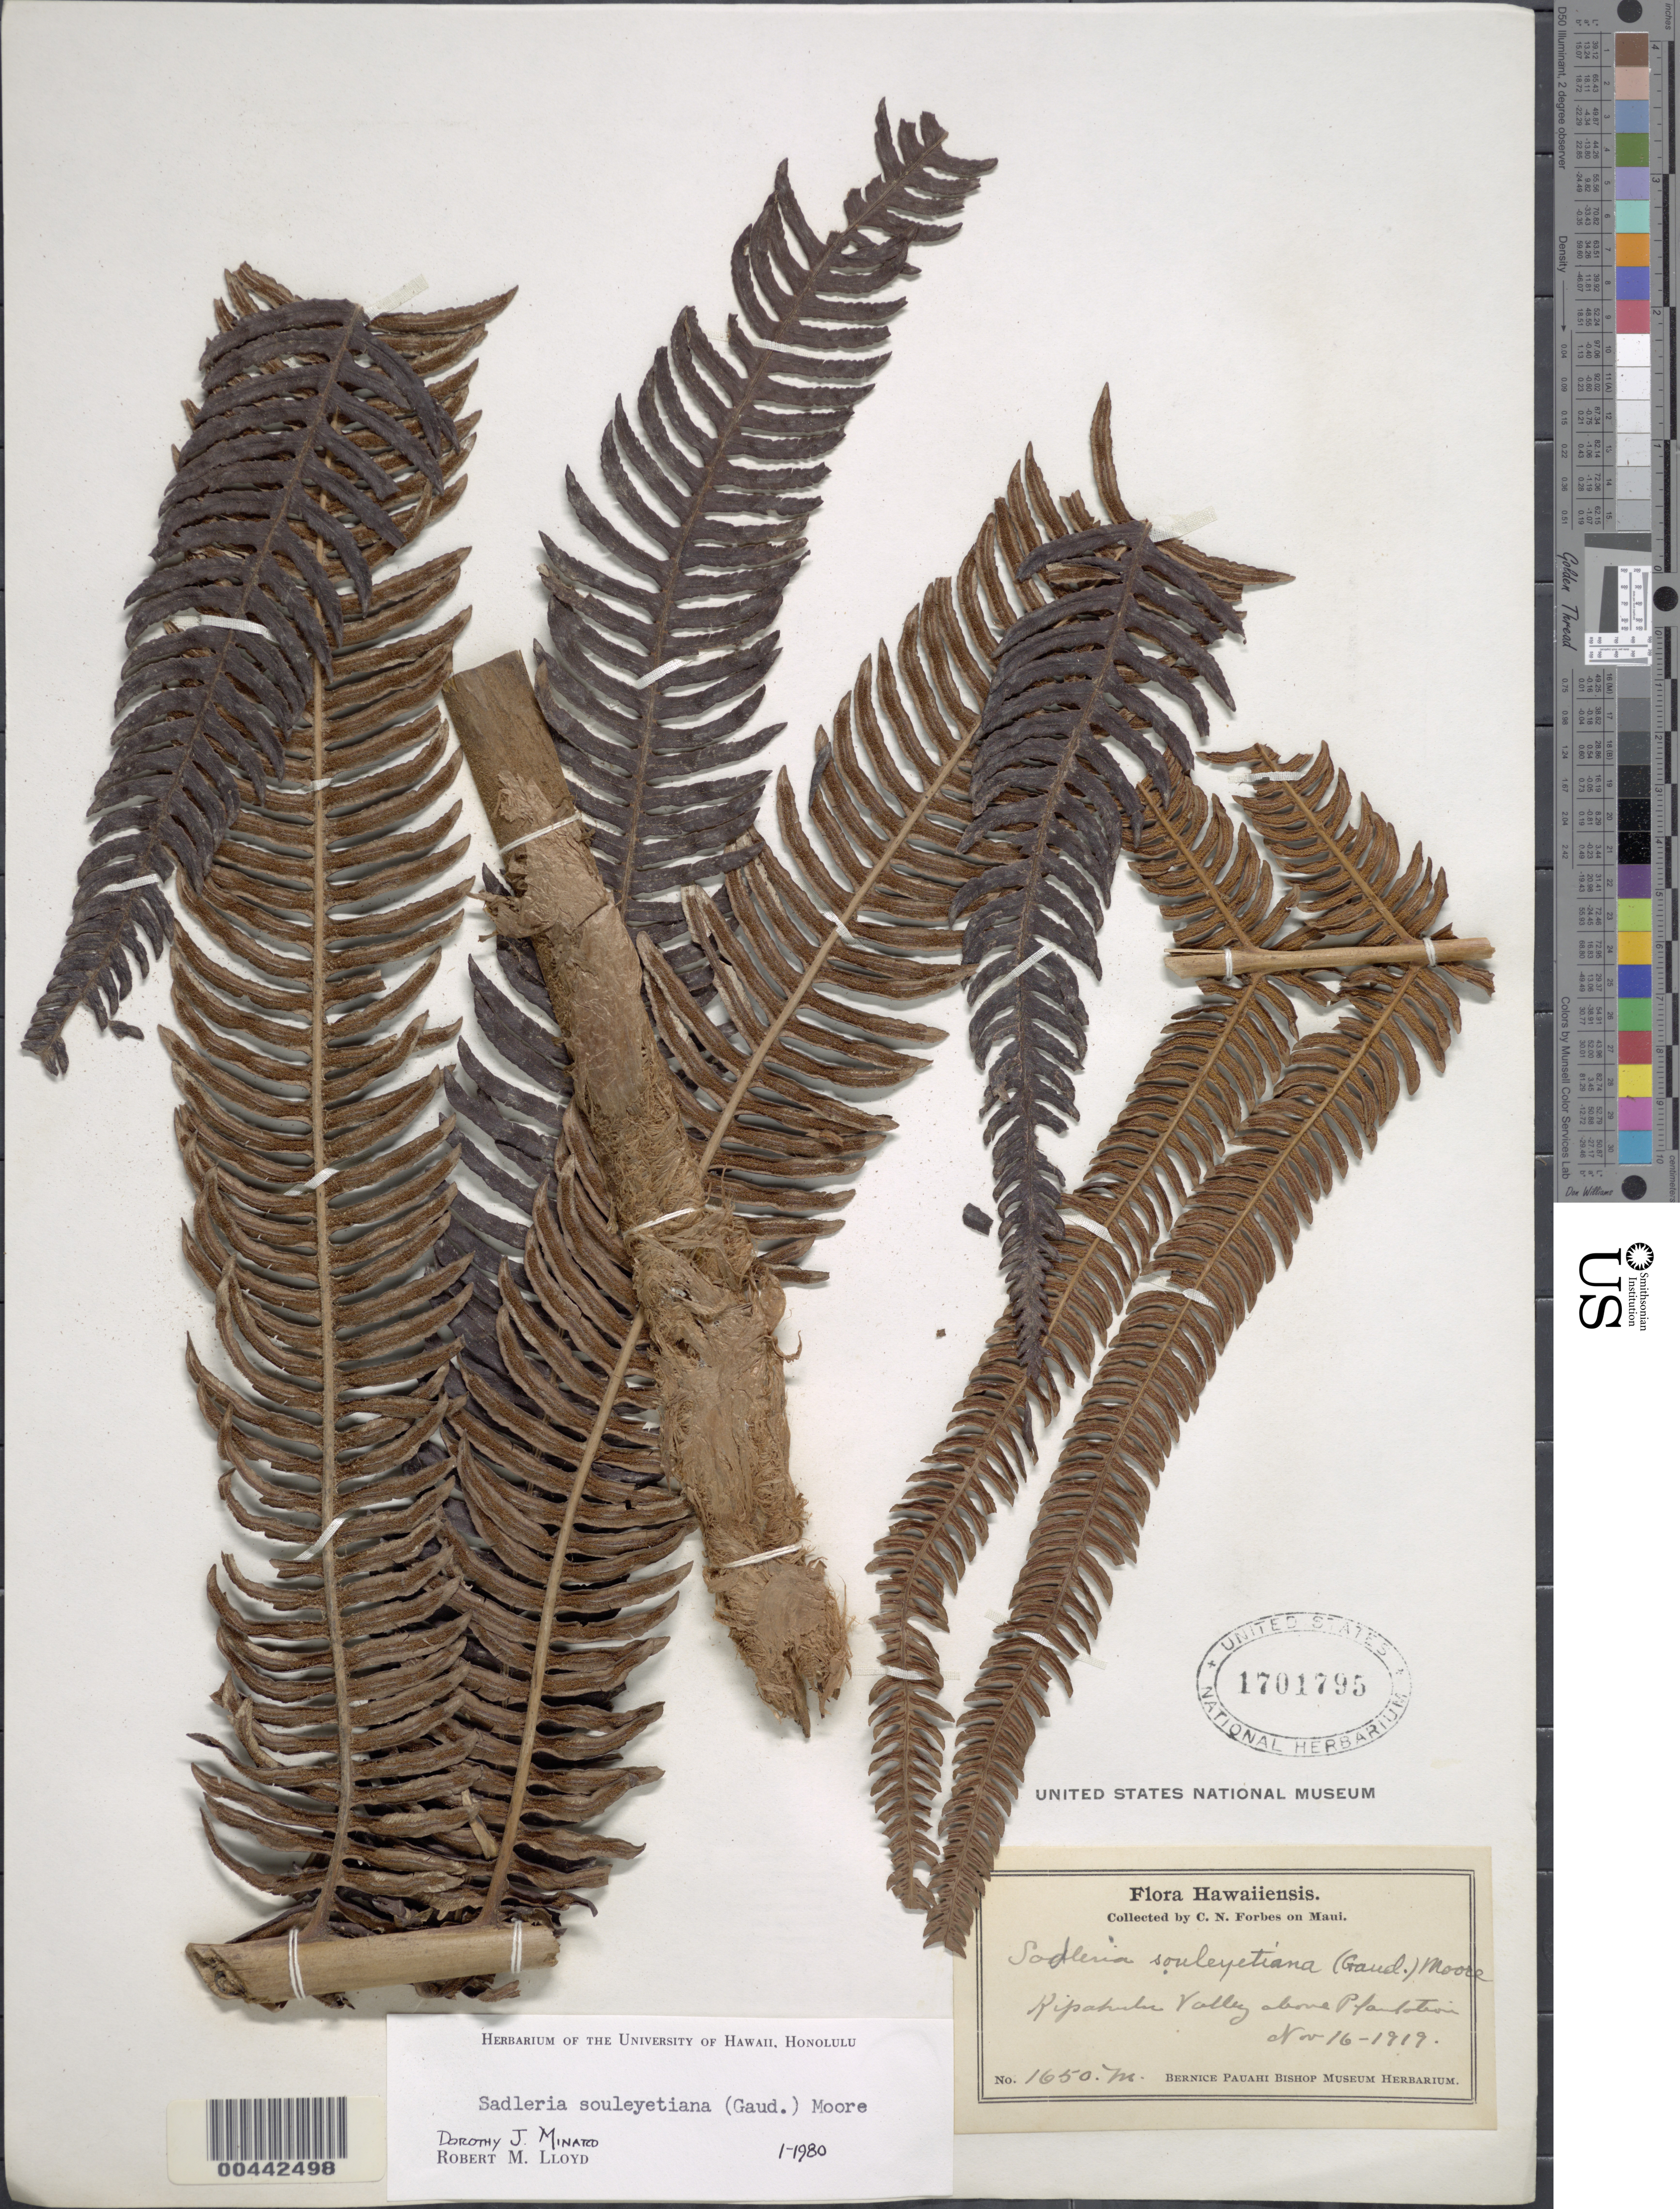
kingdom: Plantae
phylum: Tracheophyta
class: Polypodiopsida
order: Polypodiales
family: Blechnaceae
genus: Sadleria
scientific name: Sadleria souleytiana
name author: (Gaudich.) T. Moore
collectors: C. N. Forbes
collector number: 1650.M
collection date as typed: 16 Nov 1919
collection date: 1919-11-16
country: United States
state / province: Hawaii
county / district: Maui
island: Maui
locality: Kipahulu Valley above Pantation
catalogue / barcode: US 1701795